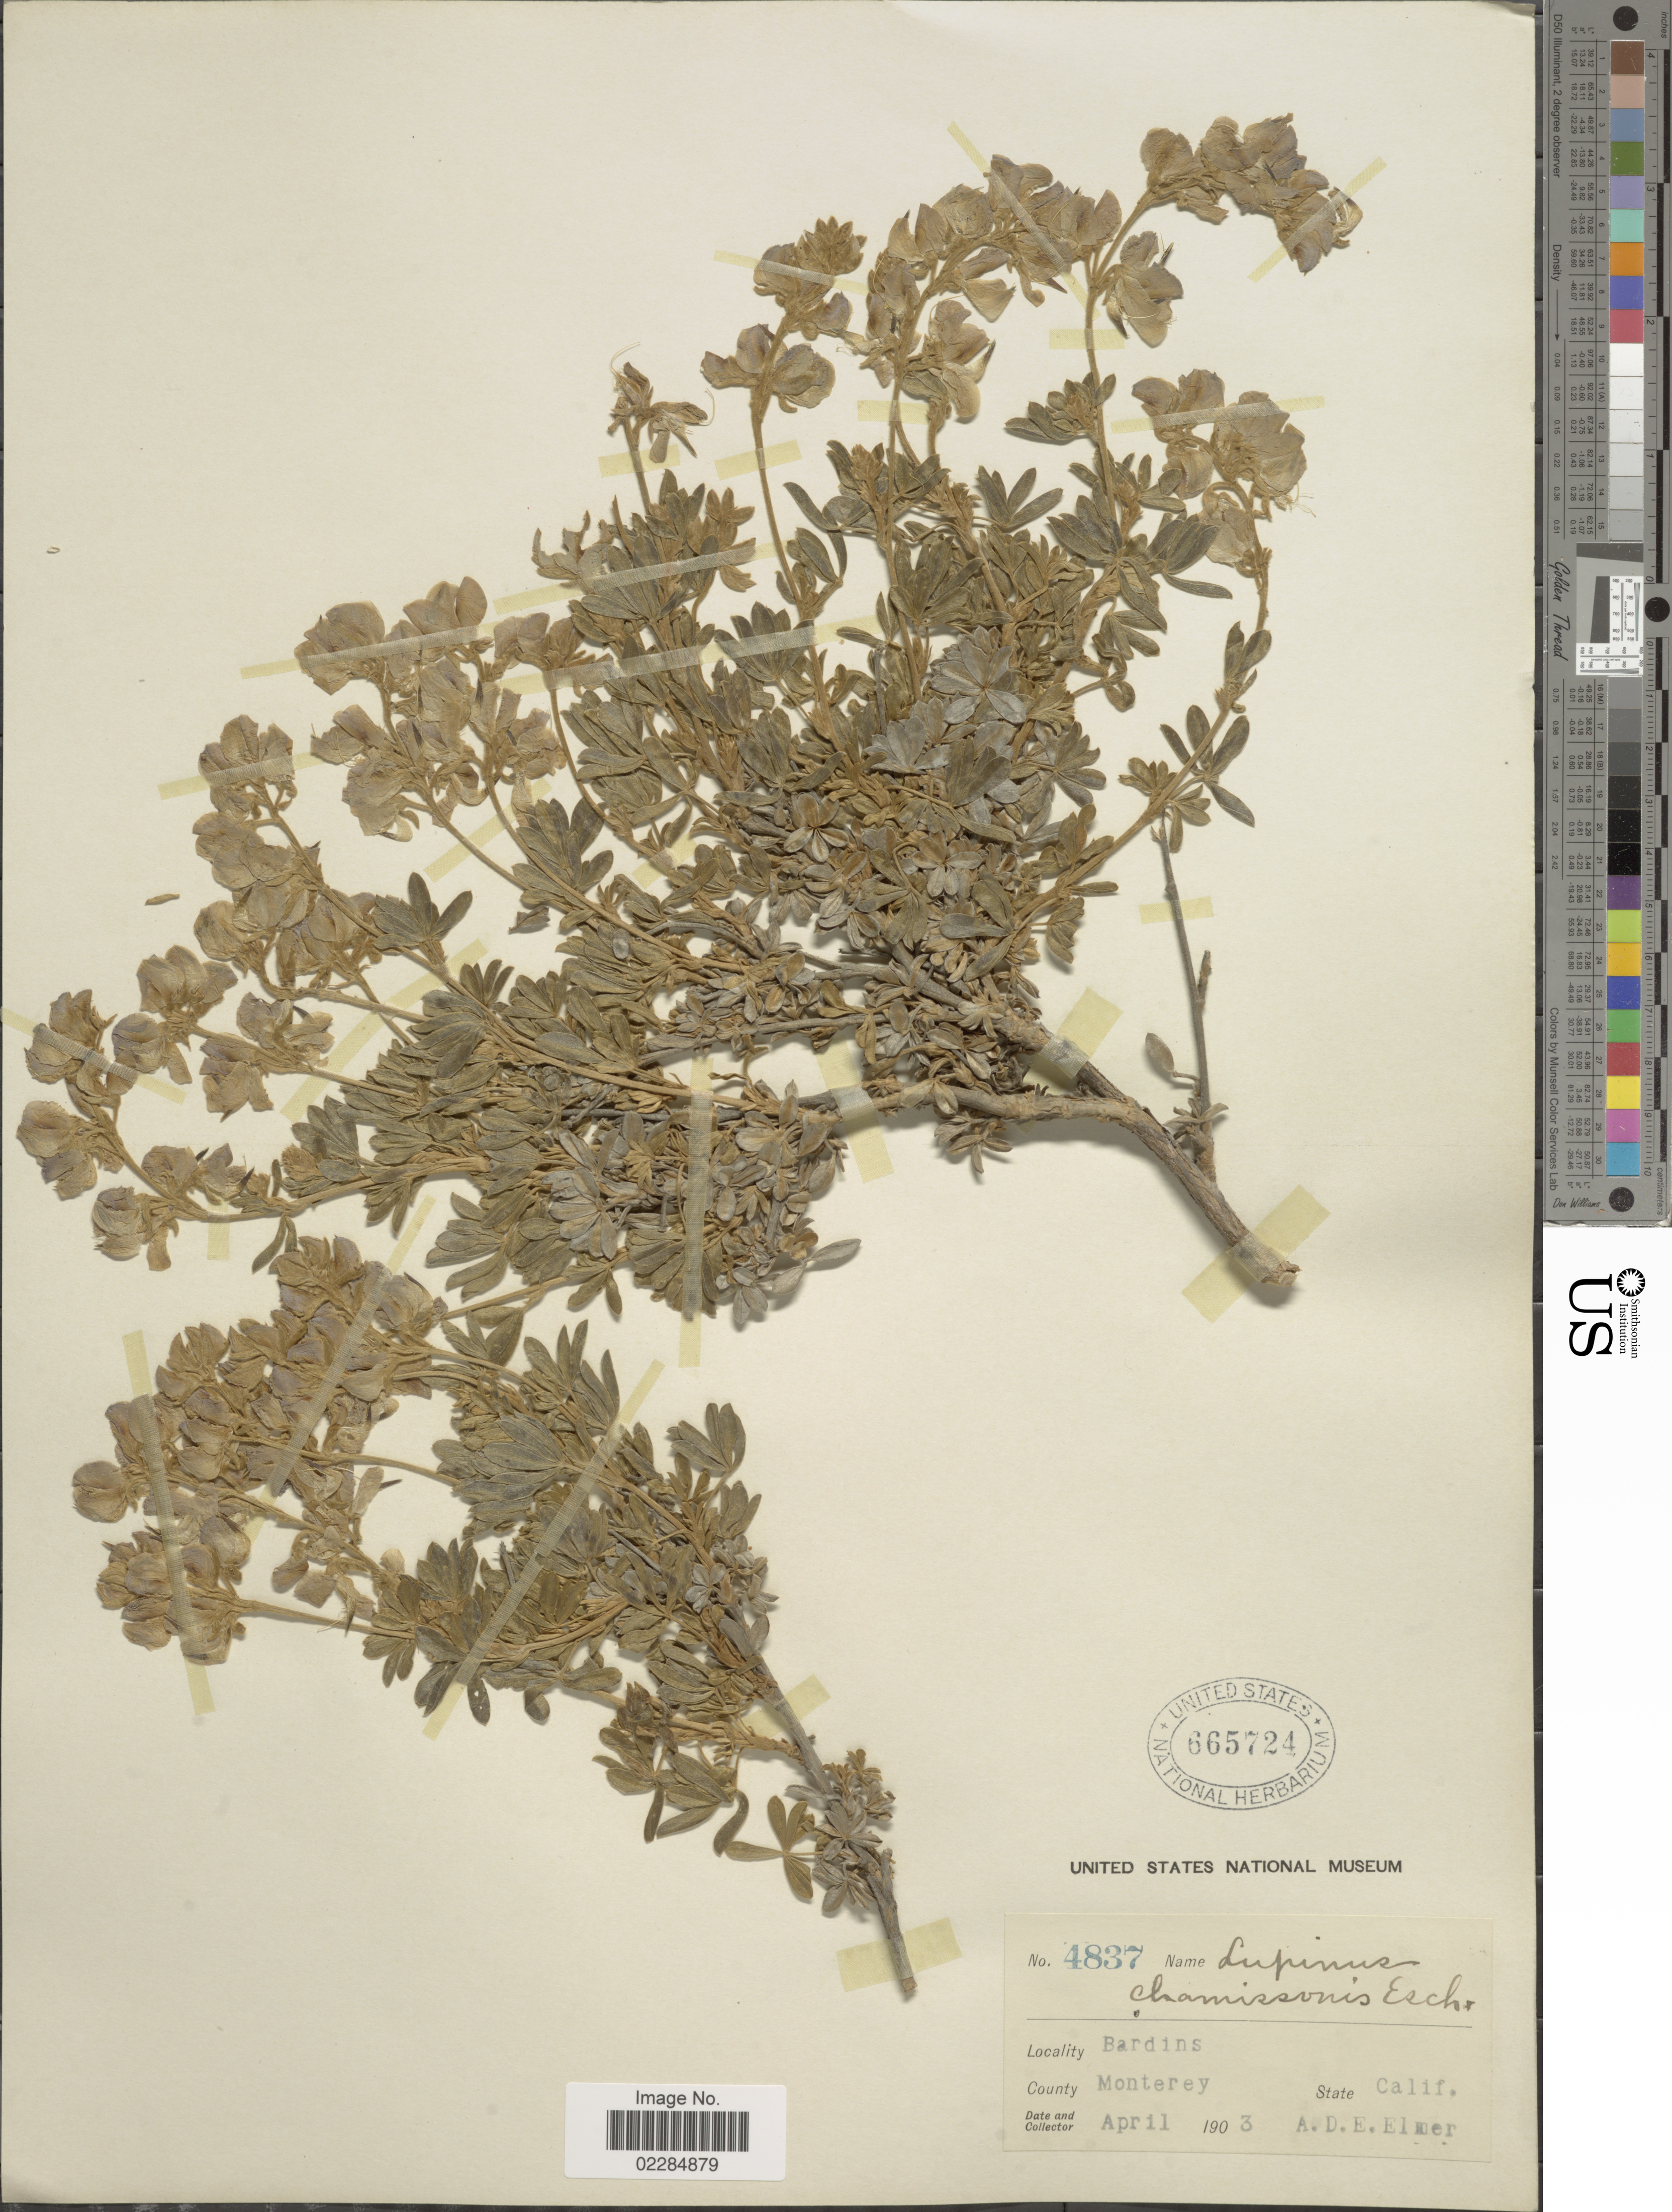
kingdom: Plantae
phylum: Tracheophyta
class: Magnoliopsida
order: Fabales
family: Fabaceae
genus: Lupinus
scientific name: Lupinus chamissonis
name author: Eschsch.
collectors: A. D. E. Elmer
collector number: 4837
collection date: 1903-04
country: United States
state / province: California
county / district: Monterey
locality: Bardins, County Monterey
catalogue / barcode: US 665724